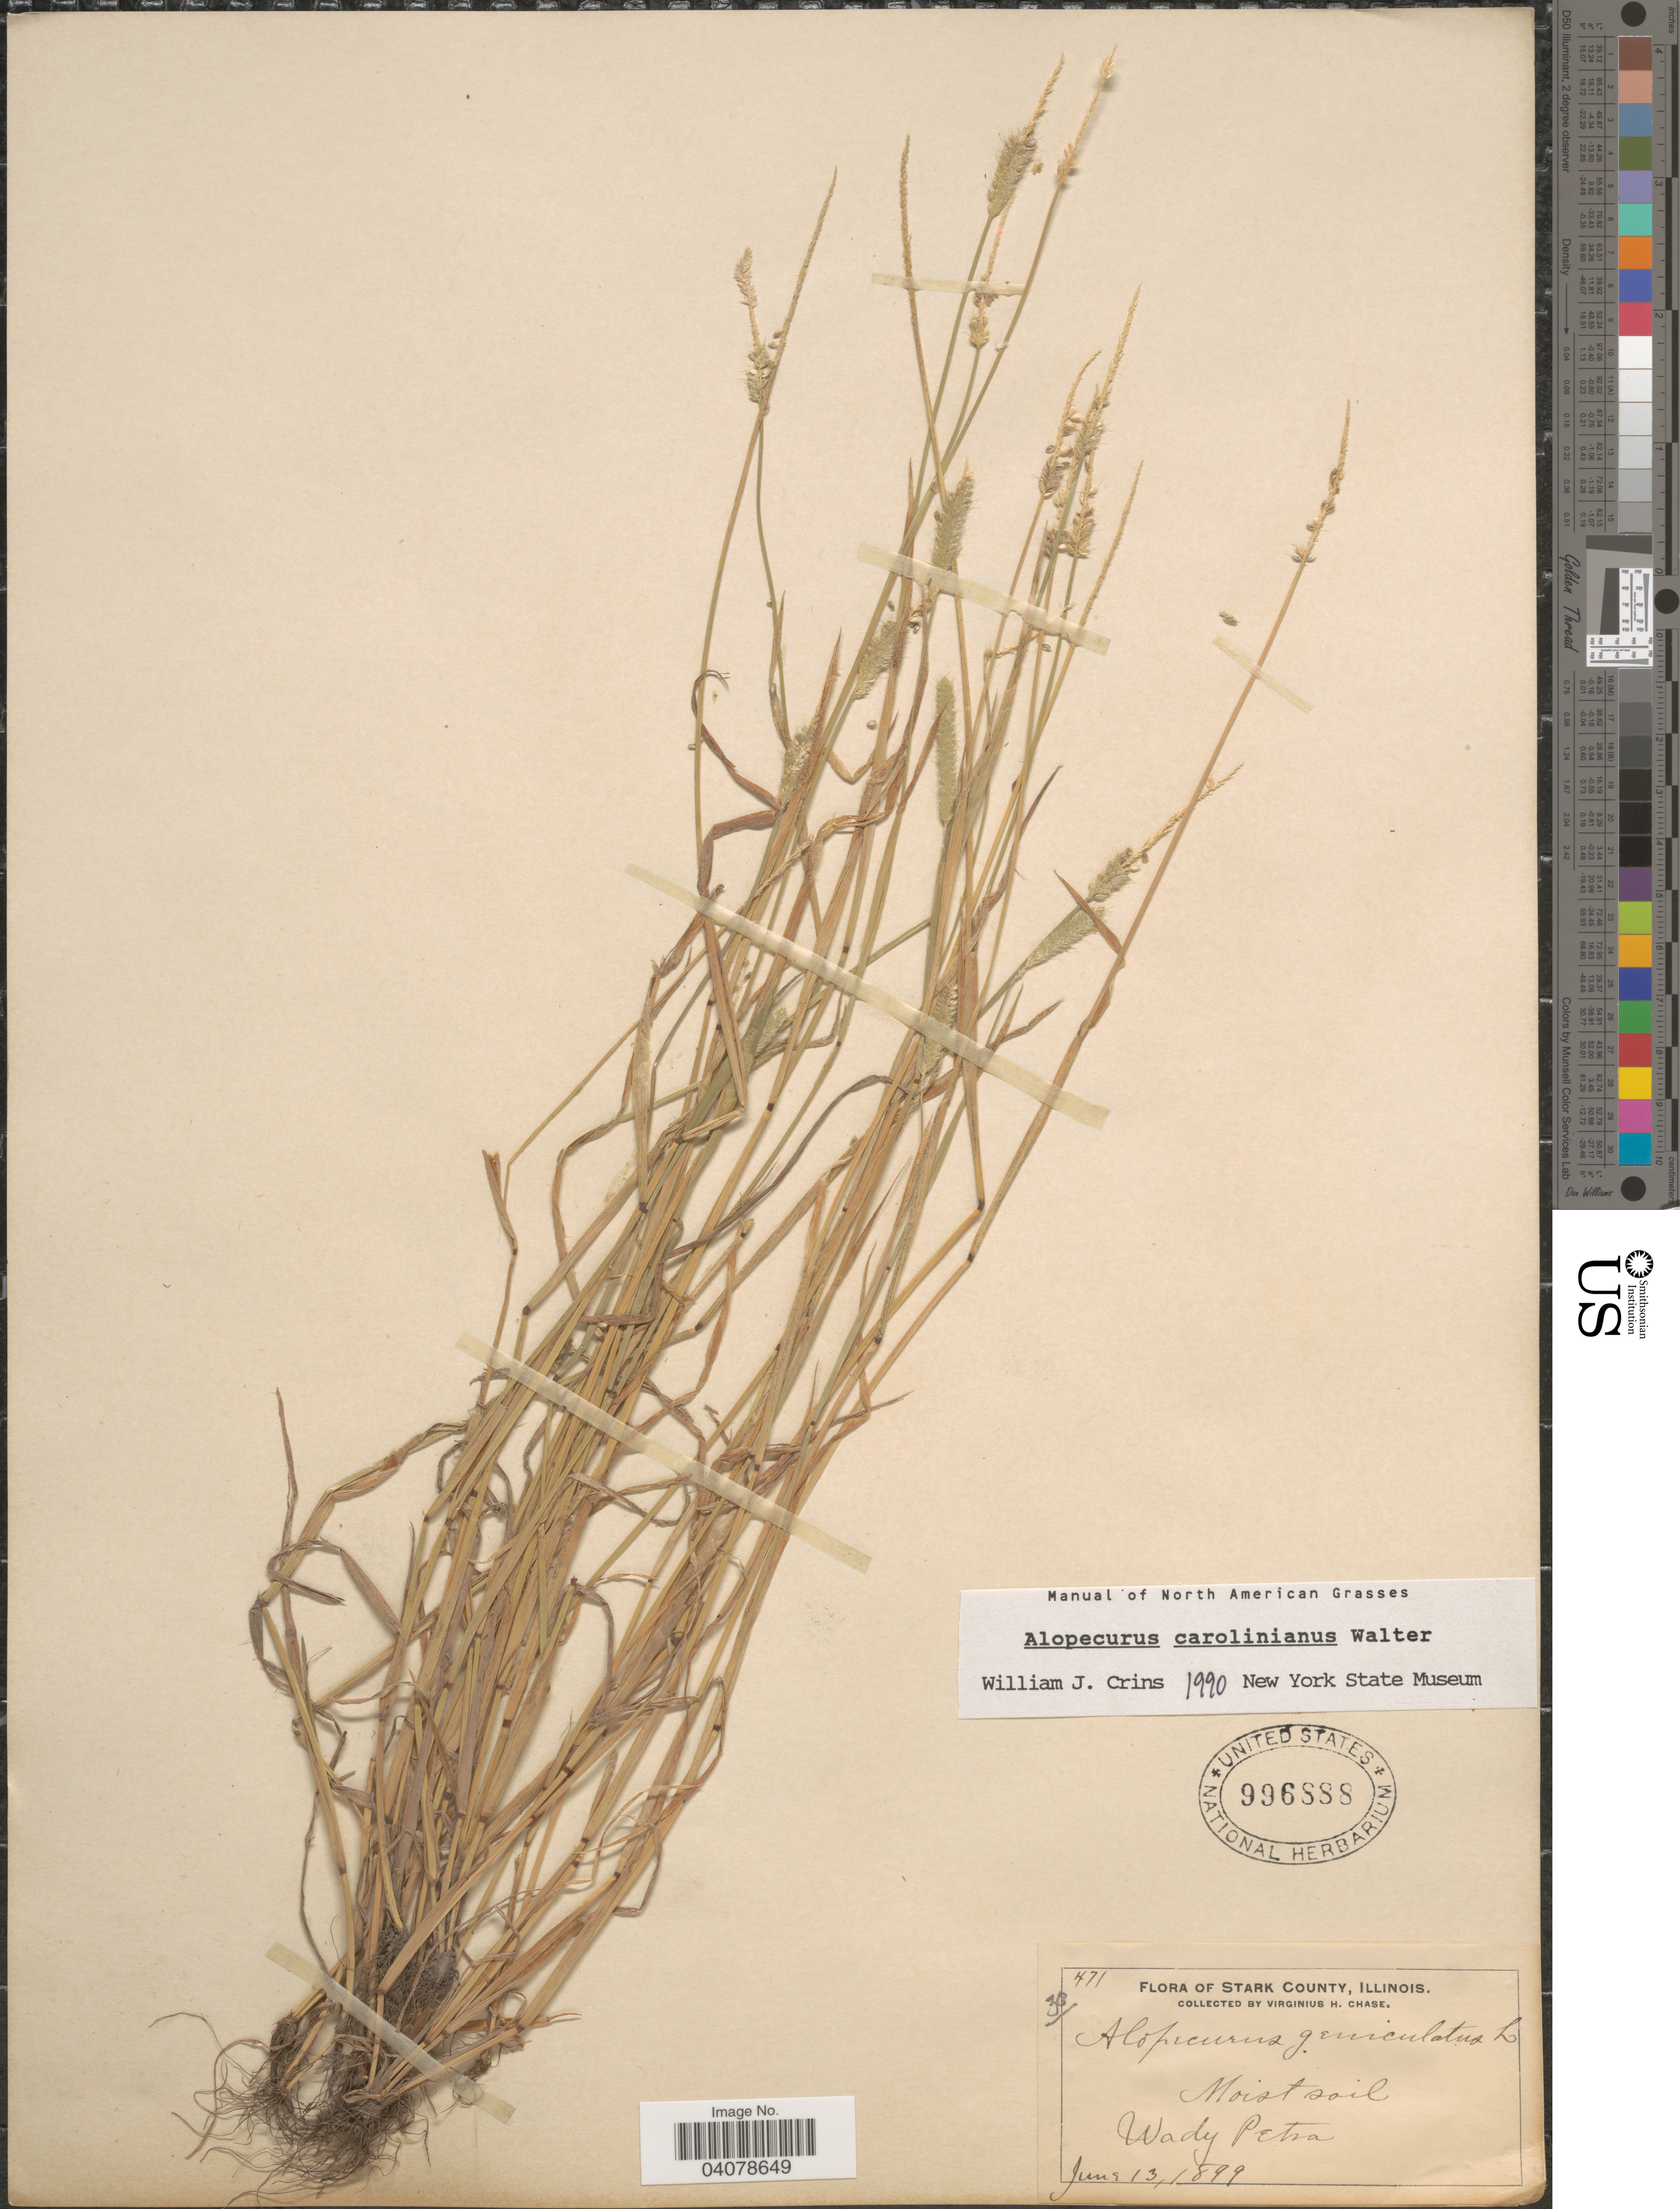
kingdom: Plantae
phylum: Tracheophyta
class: Liliopsida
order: Poales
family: Poaceae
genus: Alopecurus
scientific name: Alopecurus carolinianus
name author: Walter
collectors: V. H. Chase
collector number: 471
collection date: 1899-06-13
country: United States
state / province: Illinois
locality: Stark County. Wady Petra.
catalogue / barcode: US 996888